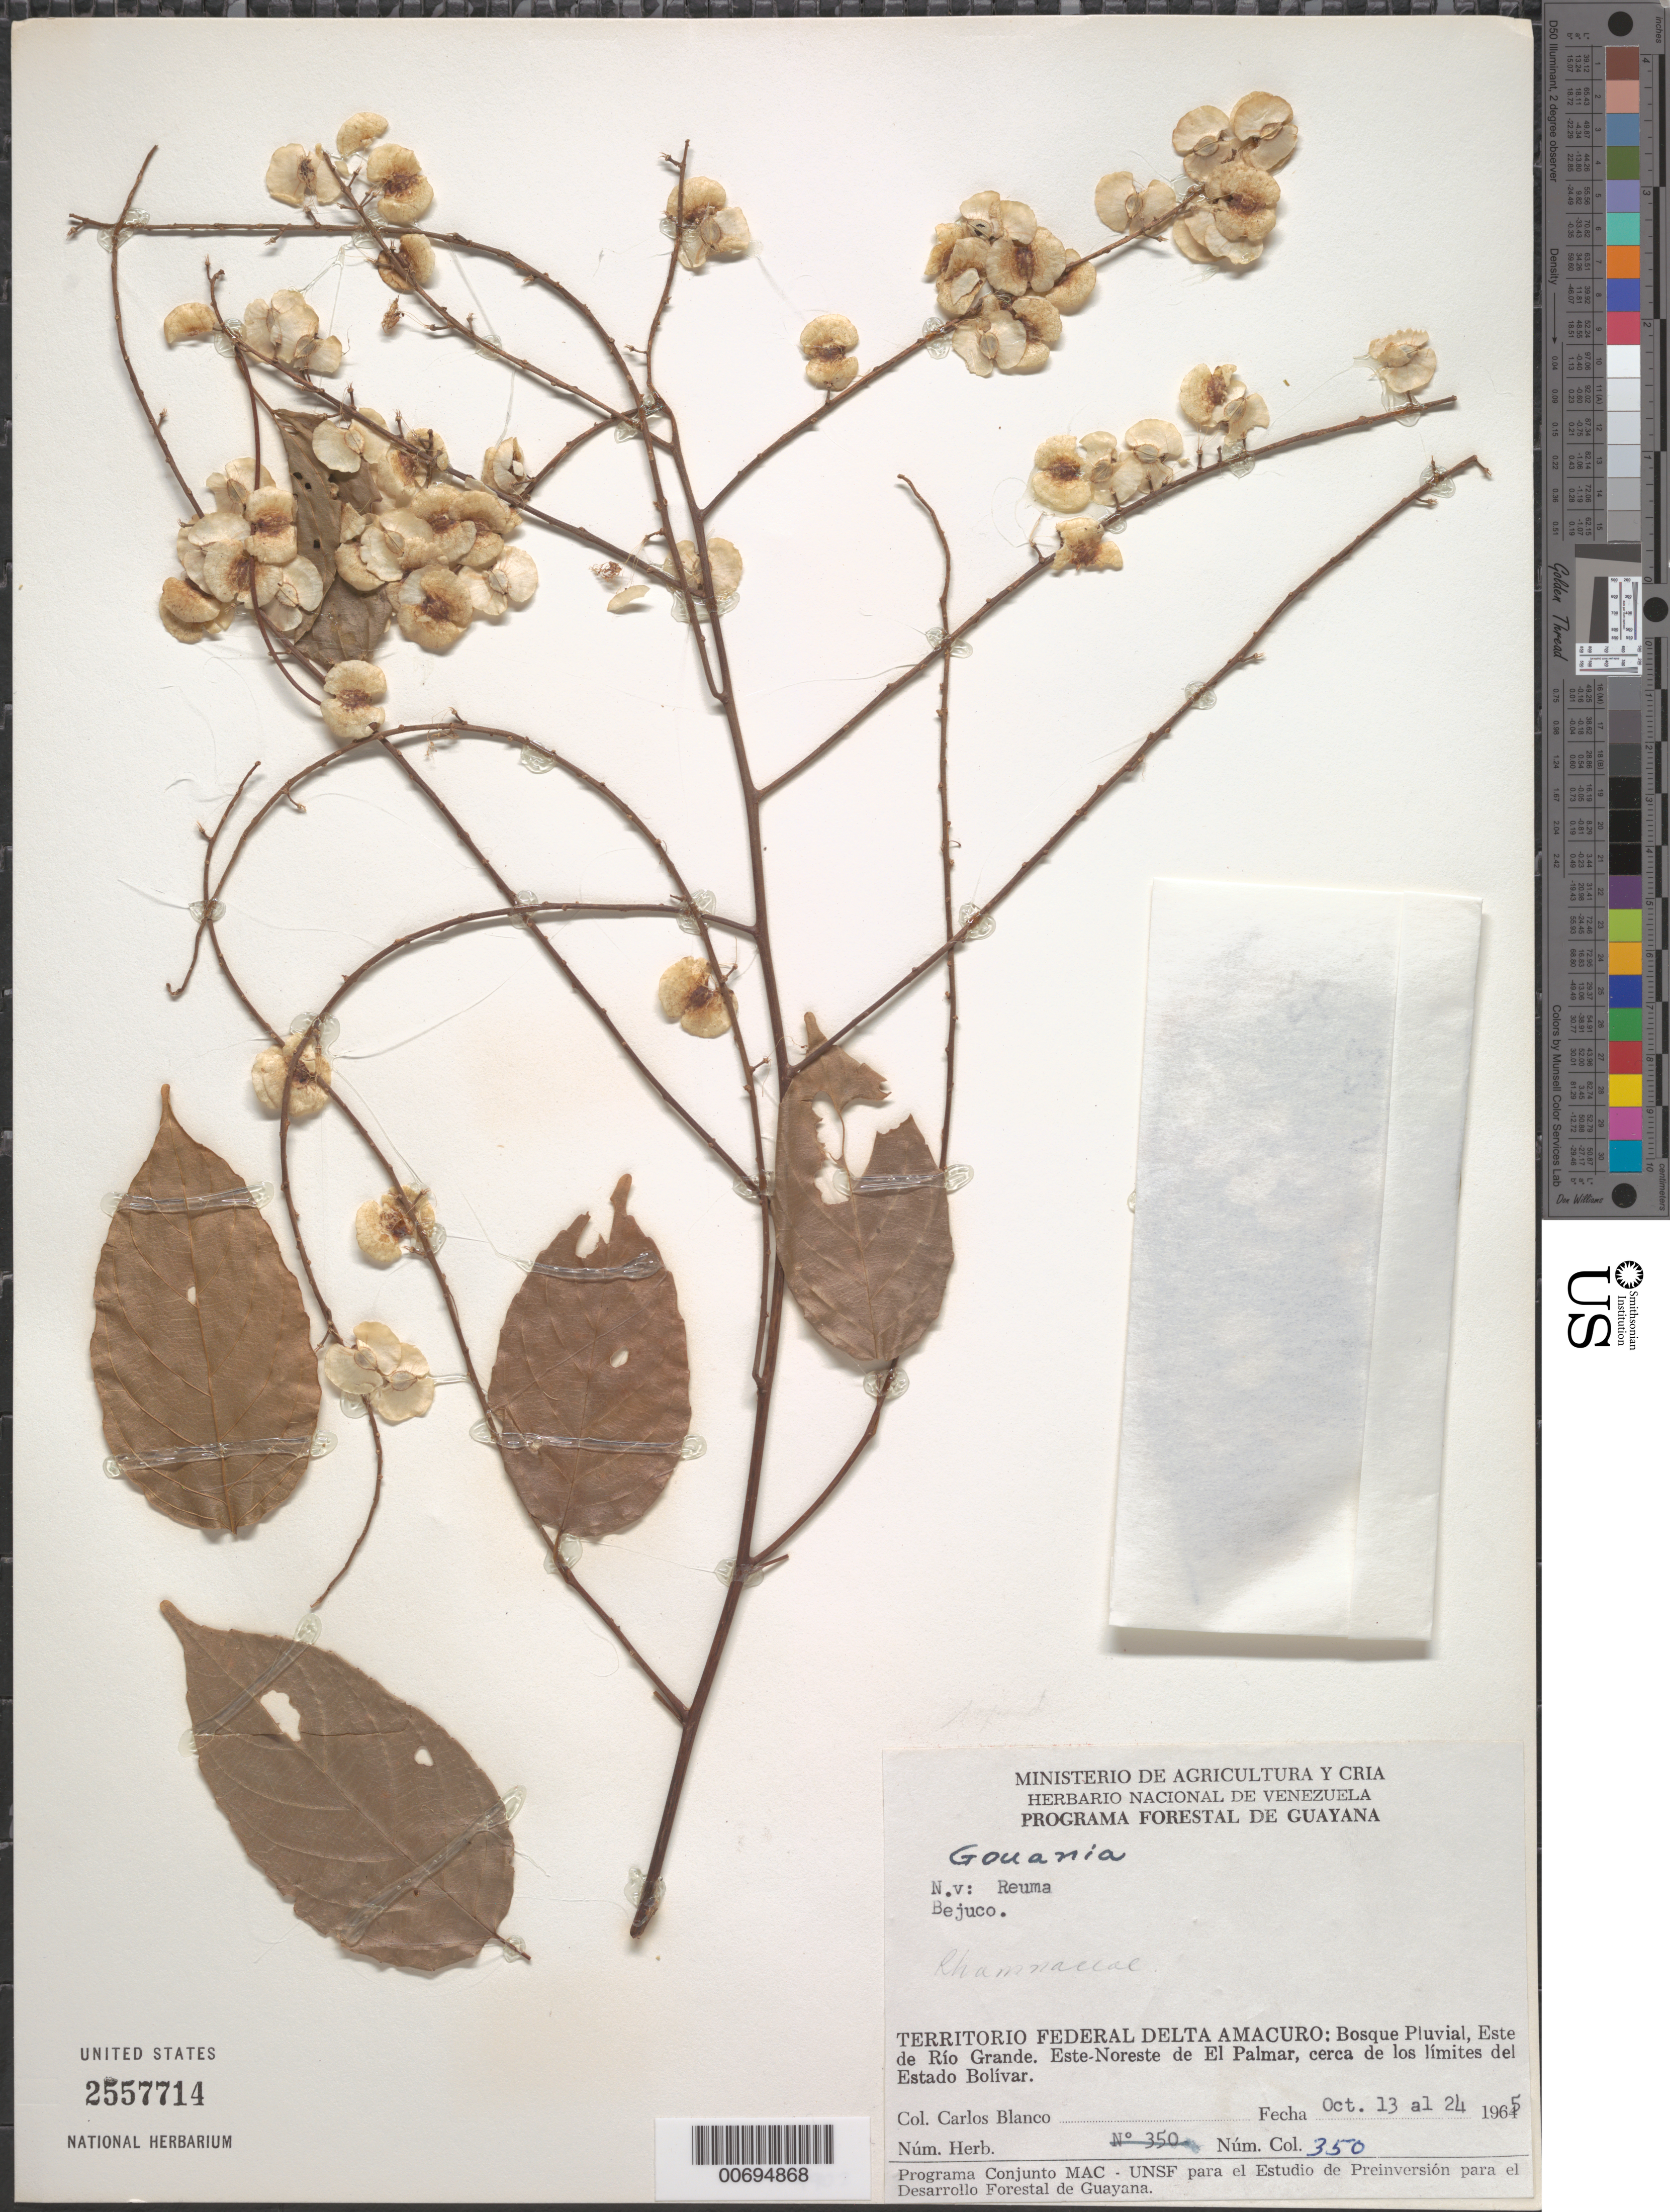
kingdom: Plantae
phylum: Tracheophyta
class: Magnoliopsida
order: Rosales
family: Rhamnaceae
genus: Gouania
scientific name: Gouania sp.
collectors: C. A. Blanco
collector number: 350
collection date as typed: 13-Oct-65 to 24-Oct-65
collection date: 1965-10-13/1965-10-24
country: Venezuela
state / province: Delta Amacuro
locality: Río Grande, Este de; Este-Noreste de El Palmar, cerca de los limites del Estado Bolívar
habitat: Rainforest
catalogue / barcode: US 2557714